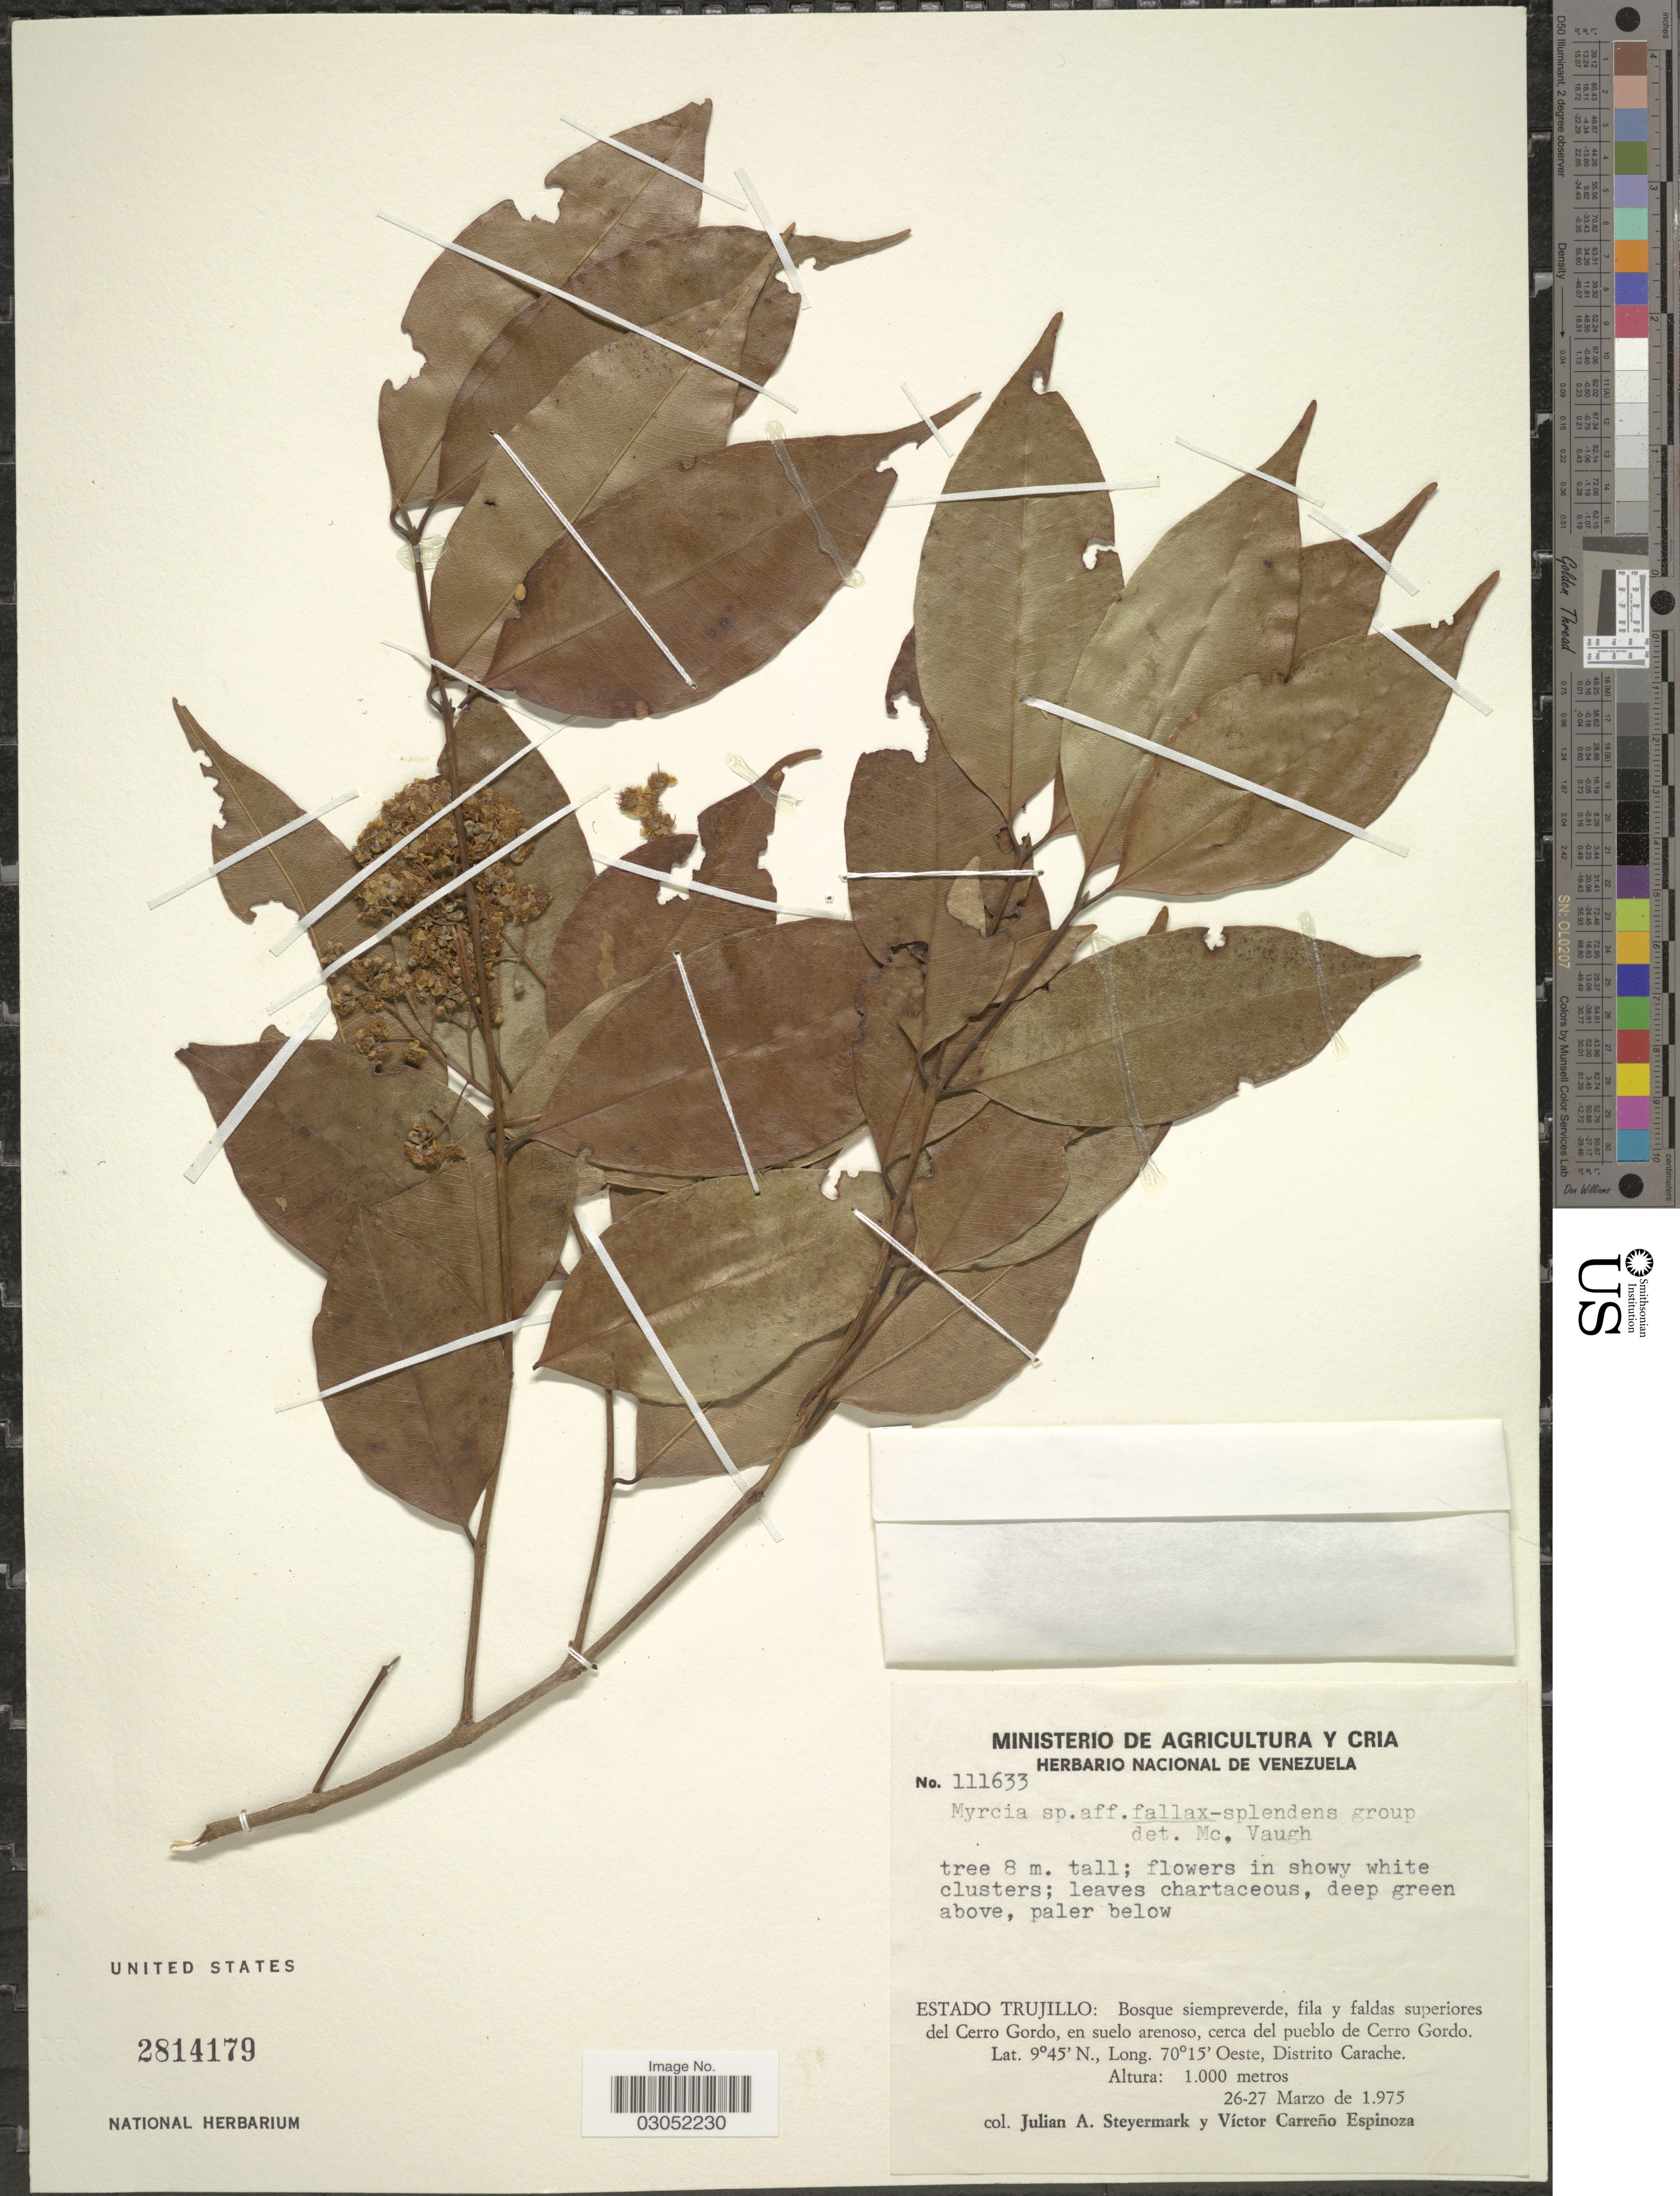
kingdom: Plantae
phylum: Tracheophyta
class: Magnoliopsida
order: Myrtales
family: Myrtaceae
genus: Myrcia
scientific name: Myrcia fallax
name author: (Rich.) DC.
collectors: J. Steyermark & V. Espinoza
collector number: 111633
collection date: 1975-03-26/1975-03-27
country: Venezuela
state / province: Trujillo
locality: Bosque siempreverde, fila y faldas superiores del Cerro Gordo, en suelo arenoso, cerca del pueblo de Cerro Gordo. Distrito Carache.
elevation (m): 1000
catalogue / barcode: US 2814179